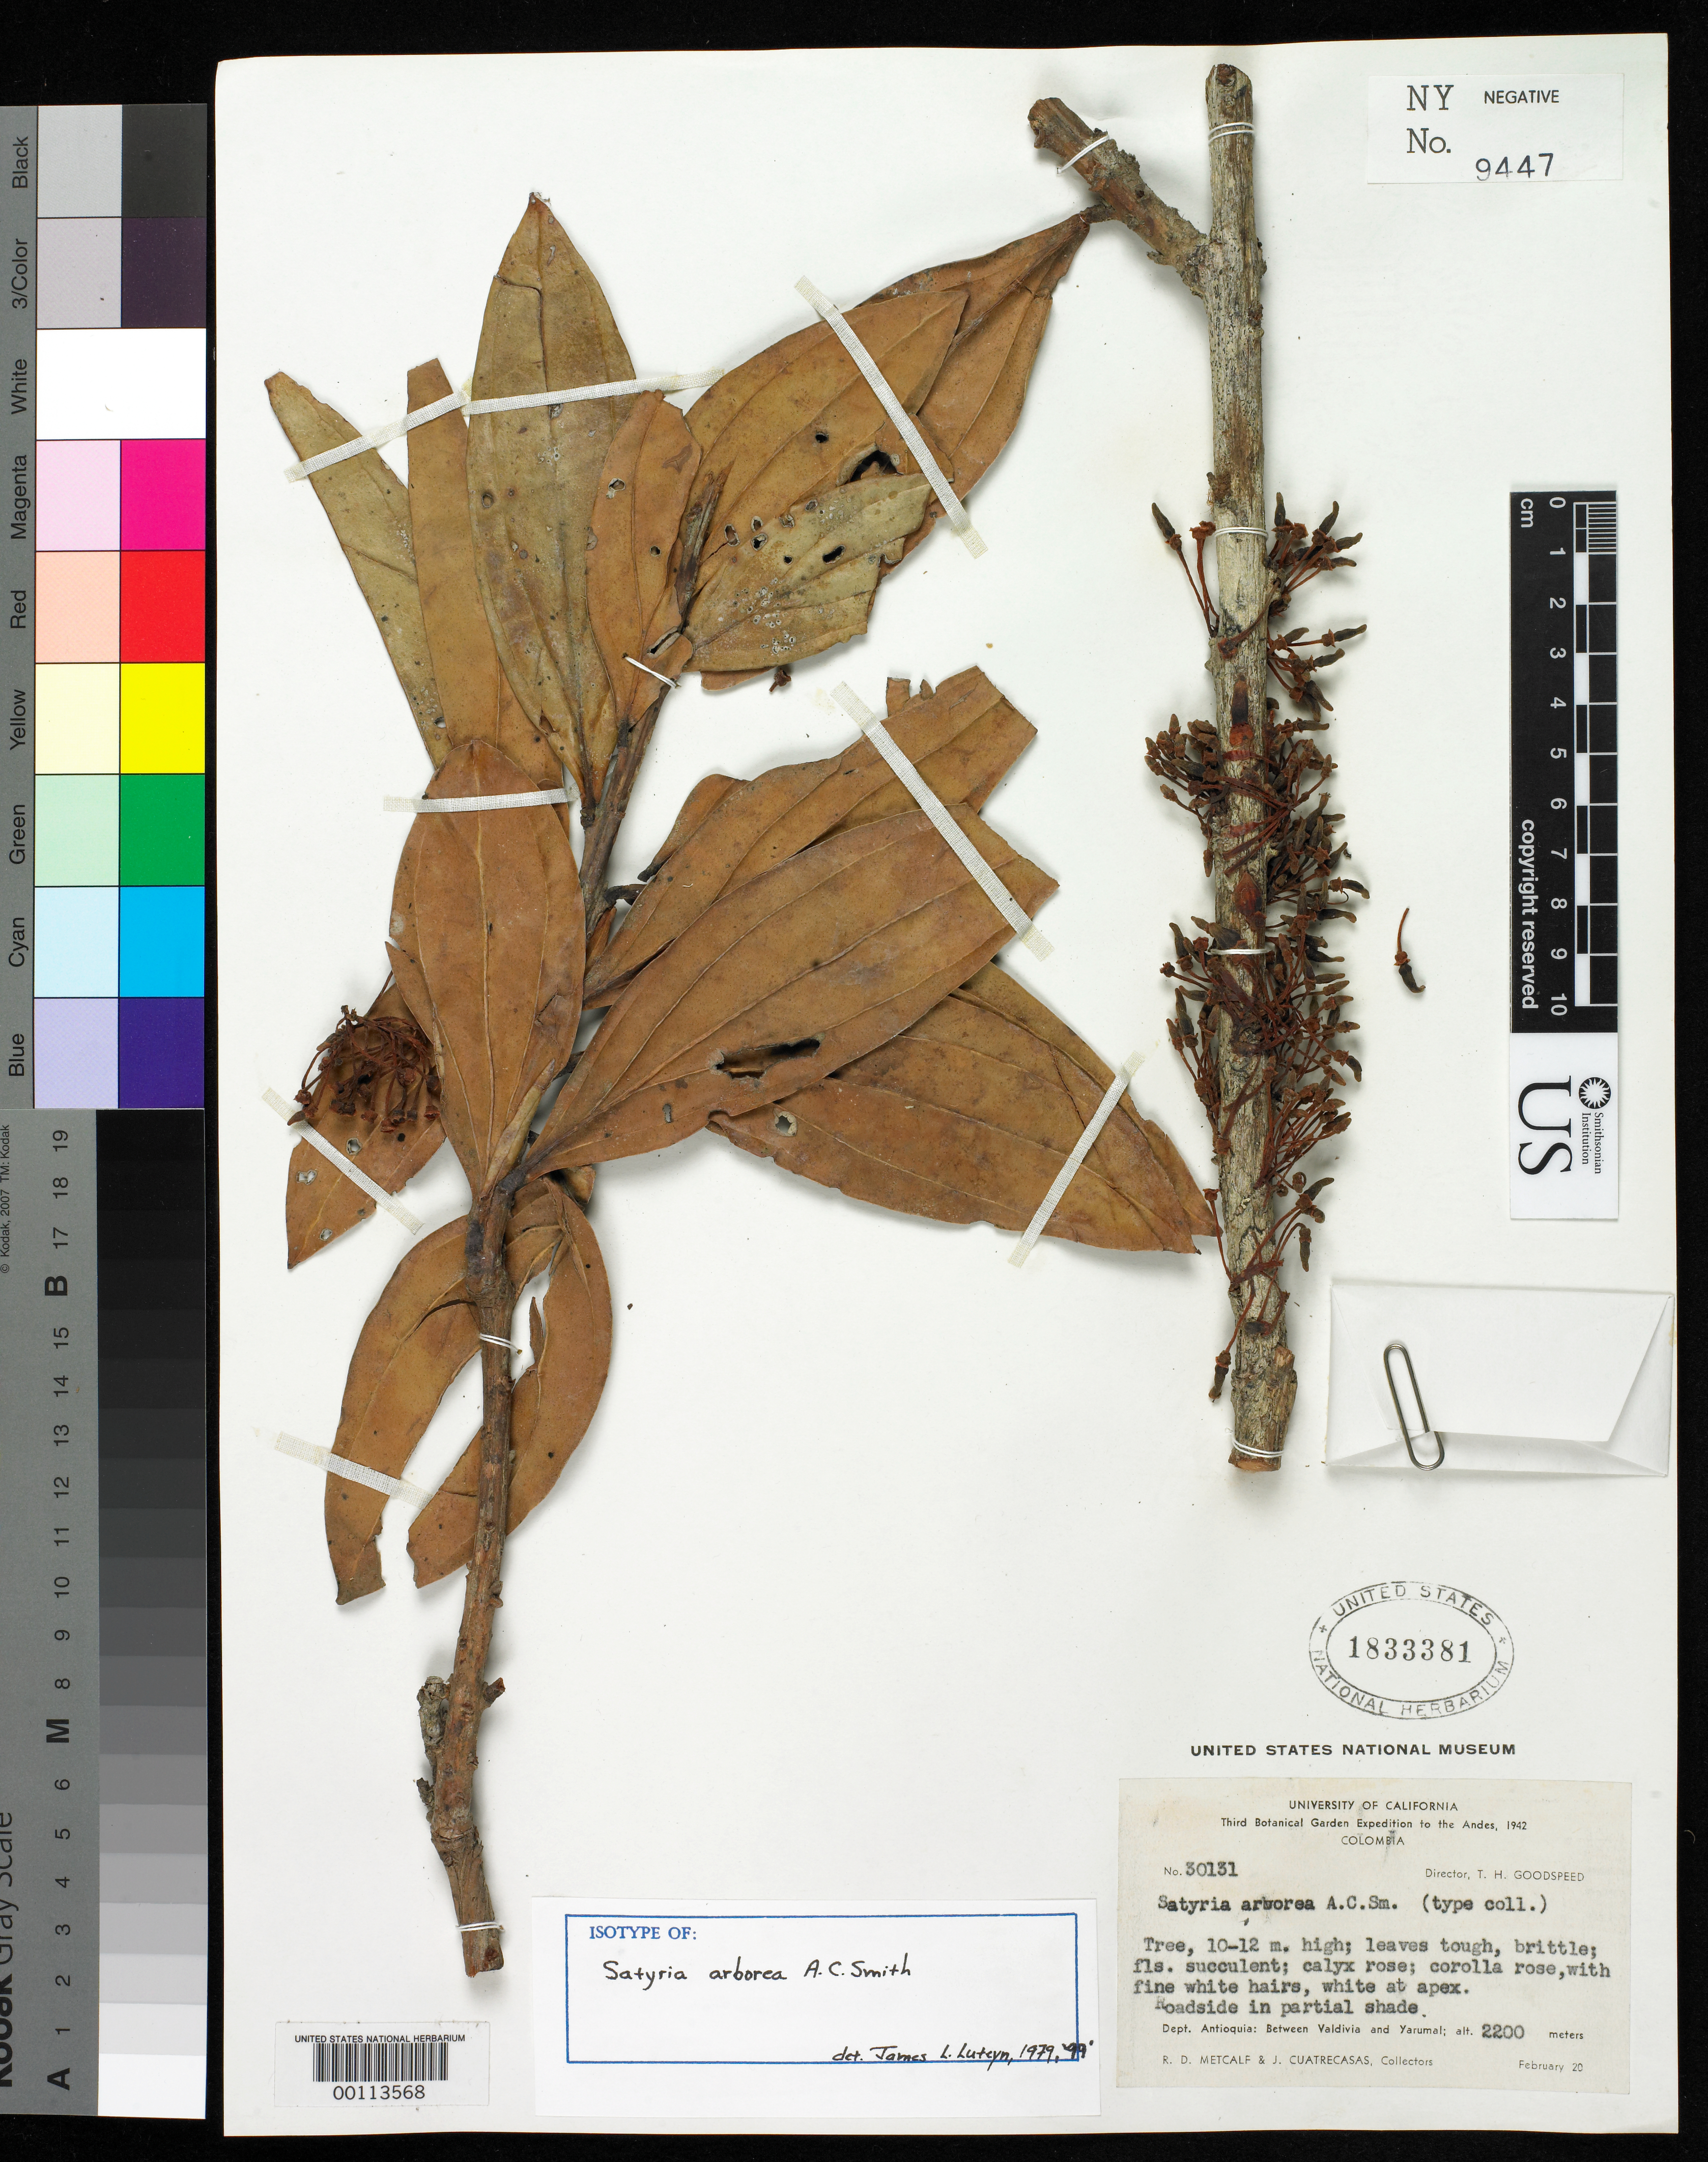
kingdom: Plantae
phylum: Tracheophyta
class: Magnoliopsida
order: Ericales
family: Ericaceae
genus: Satyria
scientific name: Satyria arborea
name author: A.C. Sm.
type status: Isotype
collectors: R. D. Metcalf & J. Cuatrecasas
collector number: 30131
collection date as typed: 20 Feb 1942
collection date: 1942-02-20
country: Colombia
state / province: Antioquia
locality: Between Valdivia & Yarumal.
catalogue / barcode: US 1833381